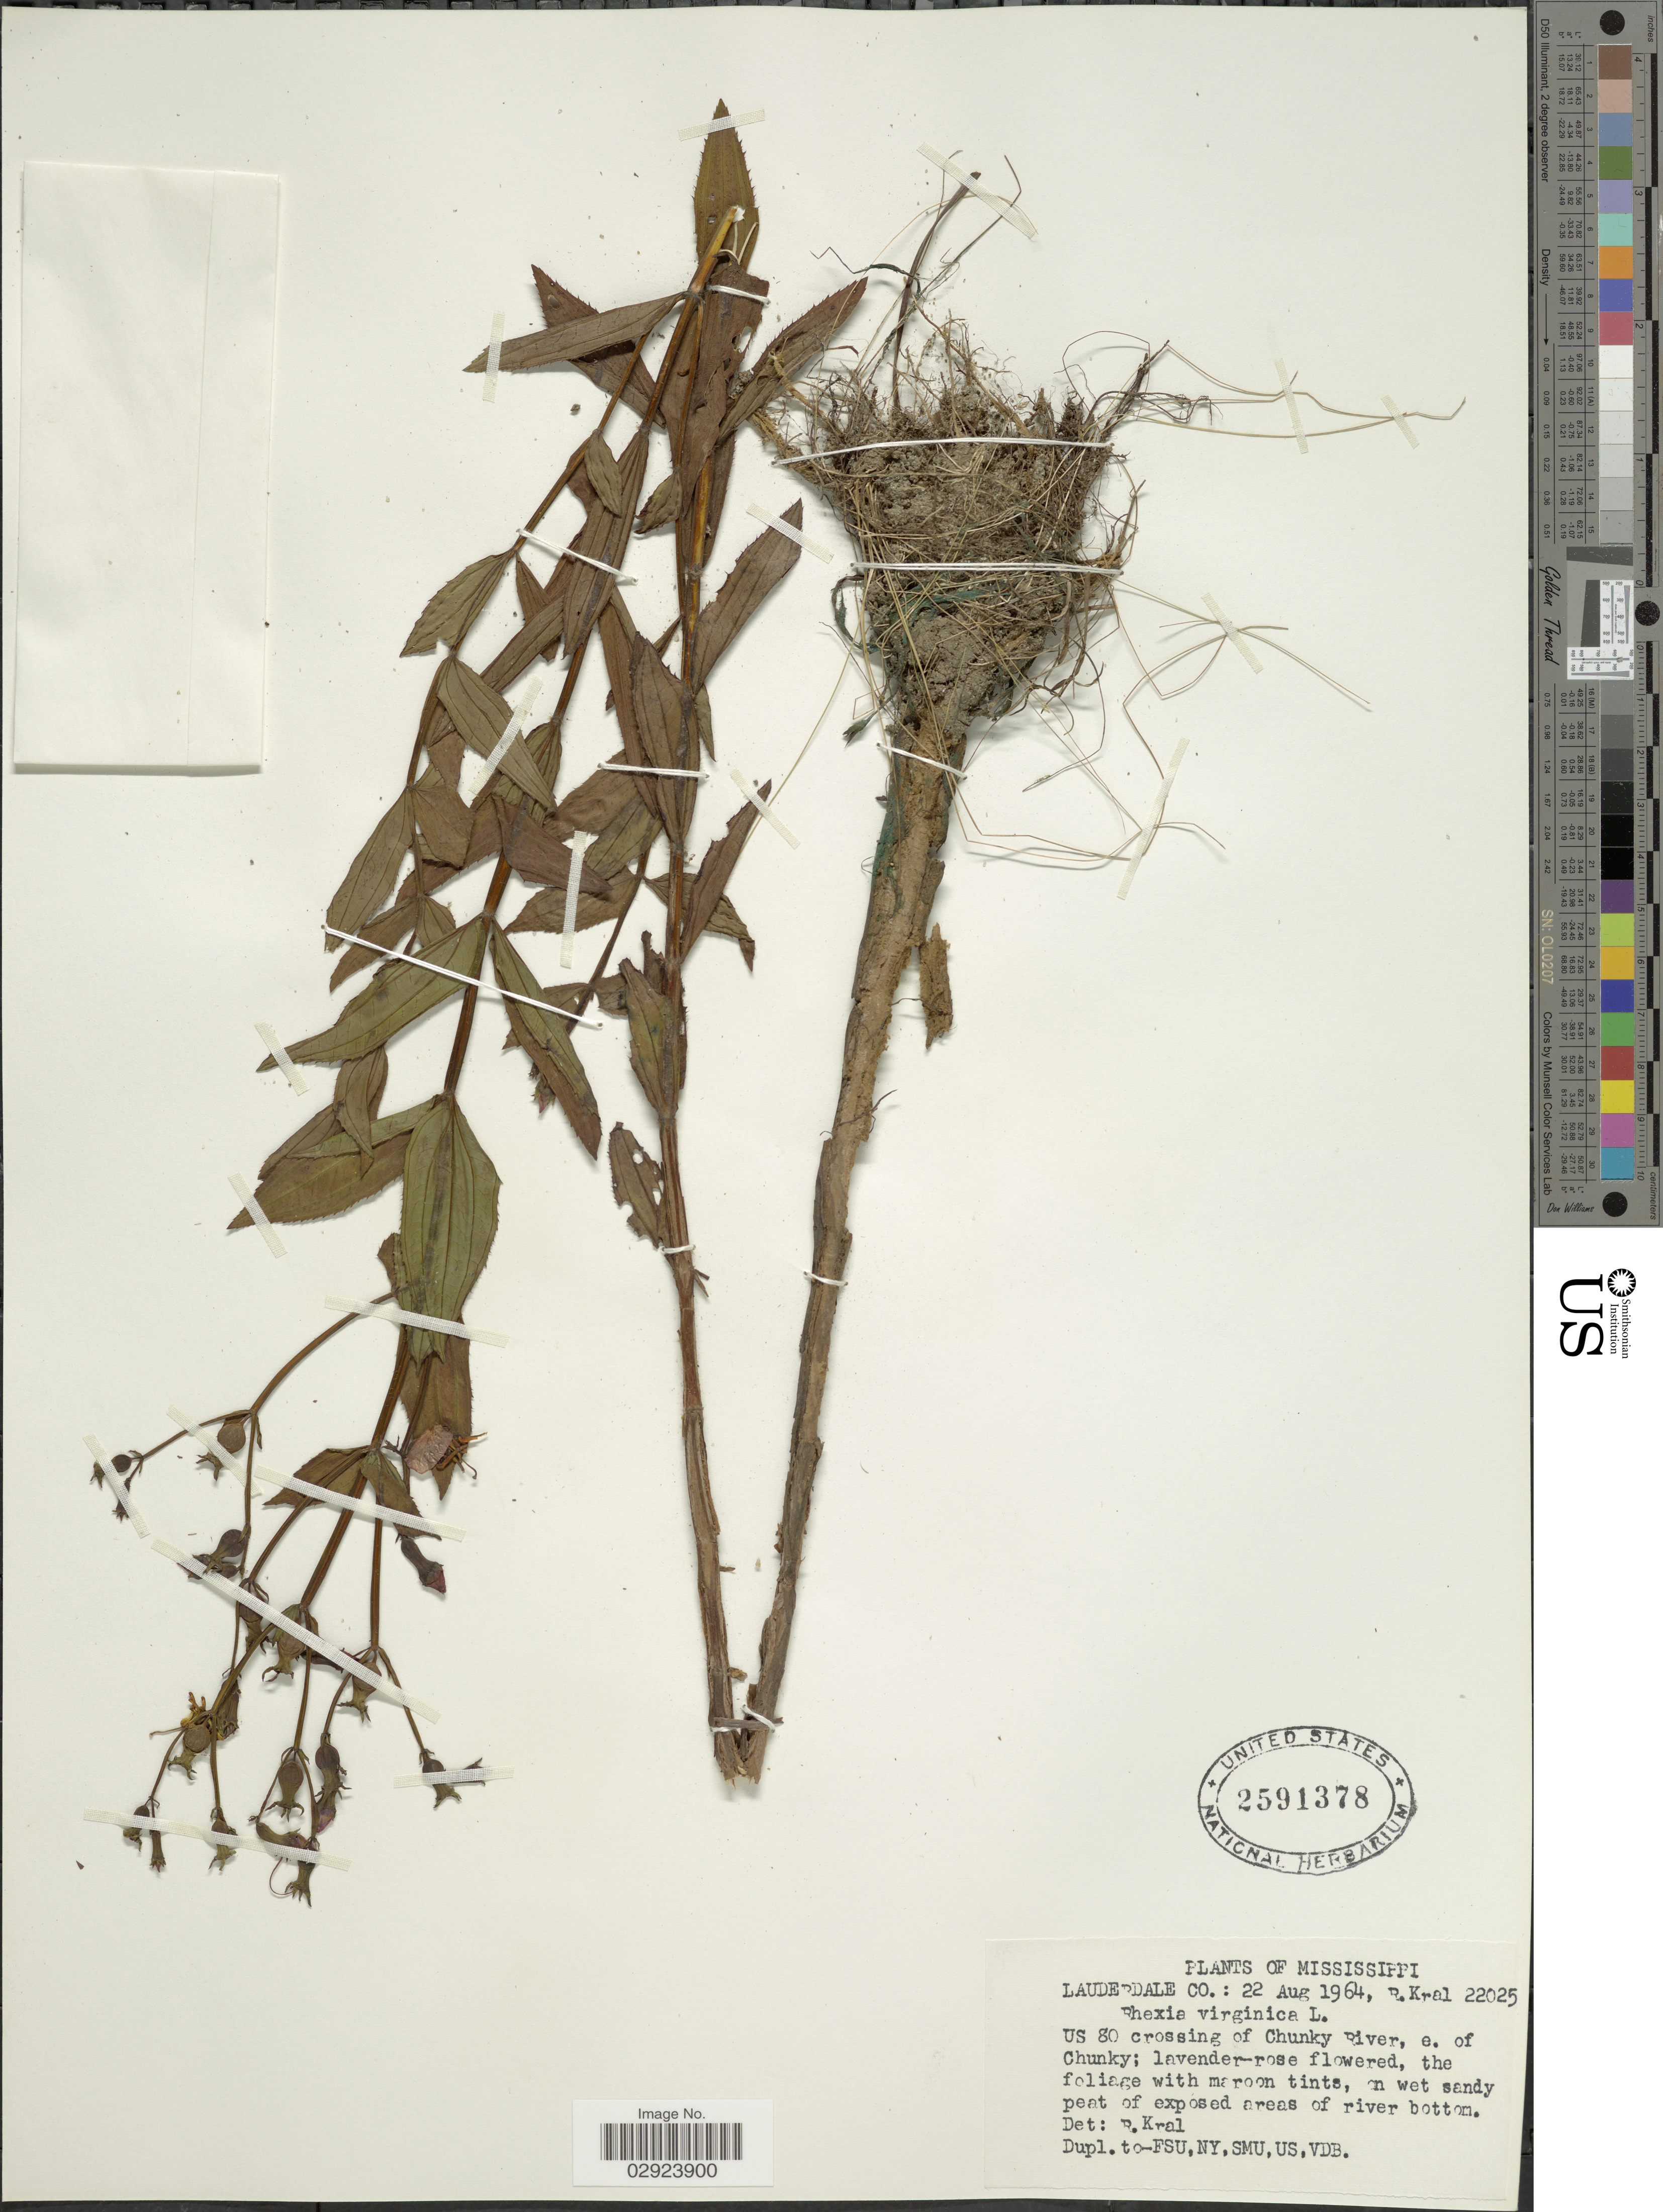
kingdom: Plantae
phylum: Tracheophyta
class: Magnoliopsida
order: Myrtales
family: Melastomataceae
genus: Rhexia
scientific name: Rhexia virginica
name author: L.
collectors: R. Kral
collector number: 22025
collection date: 1964-08-22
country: United States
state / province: Mississippi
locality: Lauderdale Co.: US 80 crossing of Chunky River, e. of Chunky, on wet sandy peat of exposed areas of river bottom.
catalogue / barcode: US 2591378